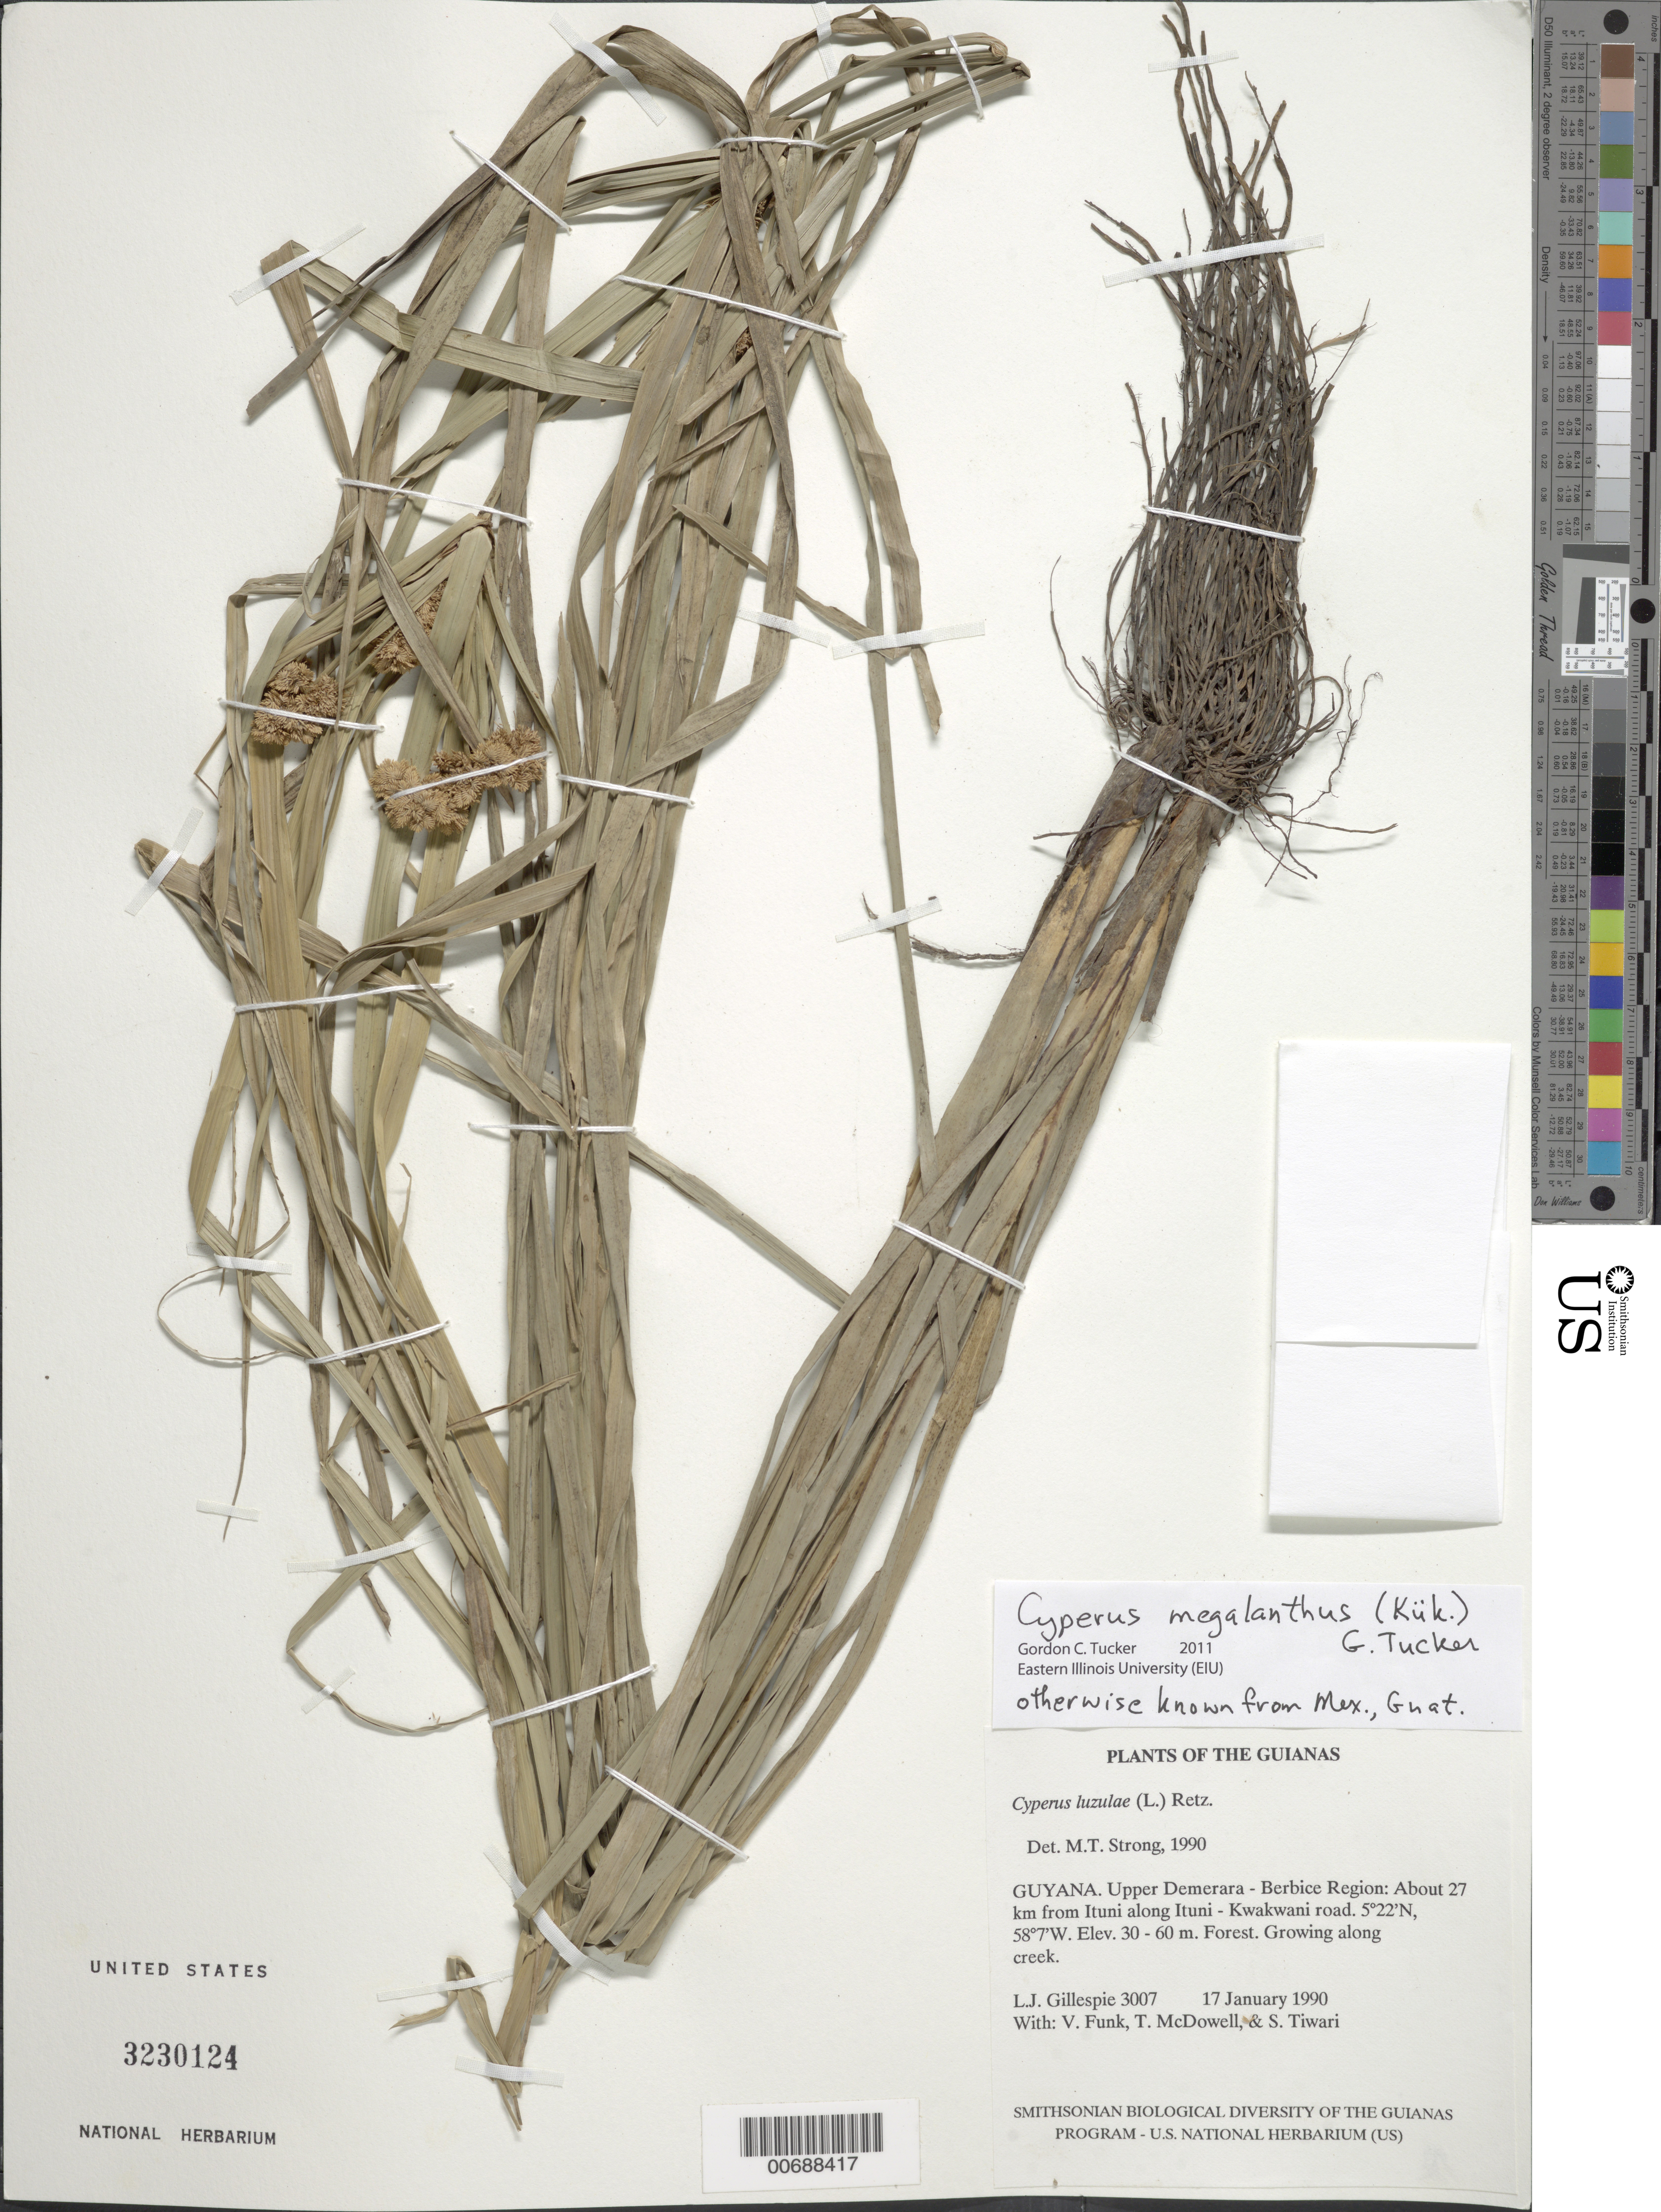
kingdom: Plantae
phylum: Tracheophyta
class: Liliopsida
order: Poales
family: Cyperaceae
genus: Cyperus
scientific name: Cyperus megalanthus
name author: (Kük.) G.C. Tucker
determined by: Tucker, G. C.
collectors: L. J. Gillespie, V. Funk, T. McDowell & S. Tiwari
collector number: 3007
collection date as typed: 17 January 1990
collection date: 1990-01-17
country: Guyana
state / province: U. Demerara-Berbice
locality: About 27 km from Ituni along Ituni - Kwakwani road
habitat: Forest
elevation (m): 30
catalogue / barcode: US 3230124